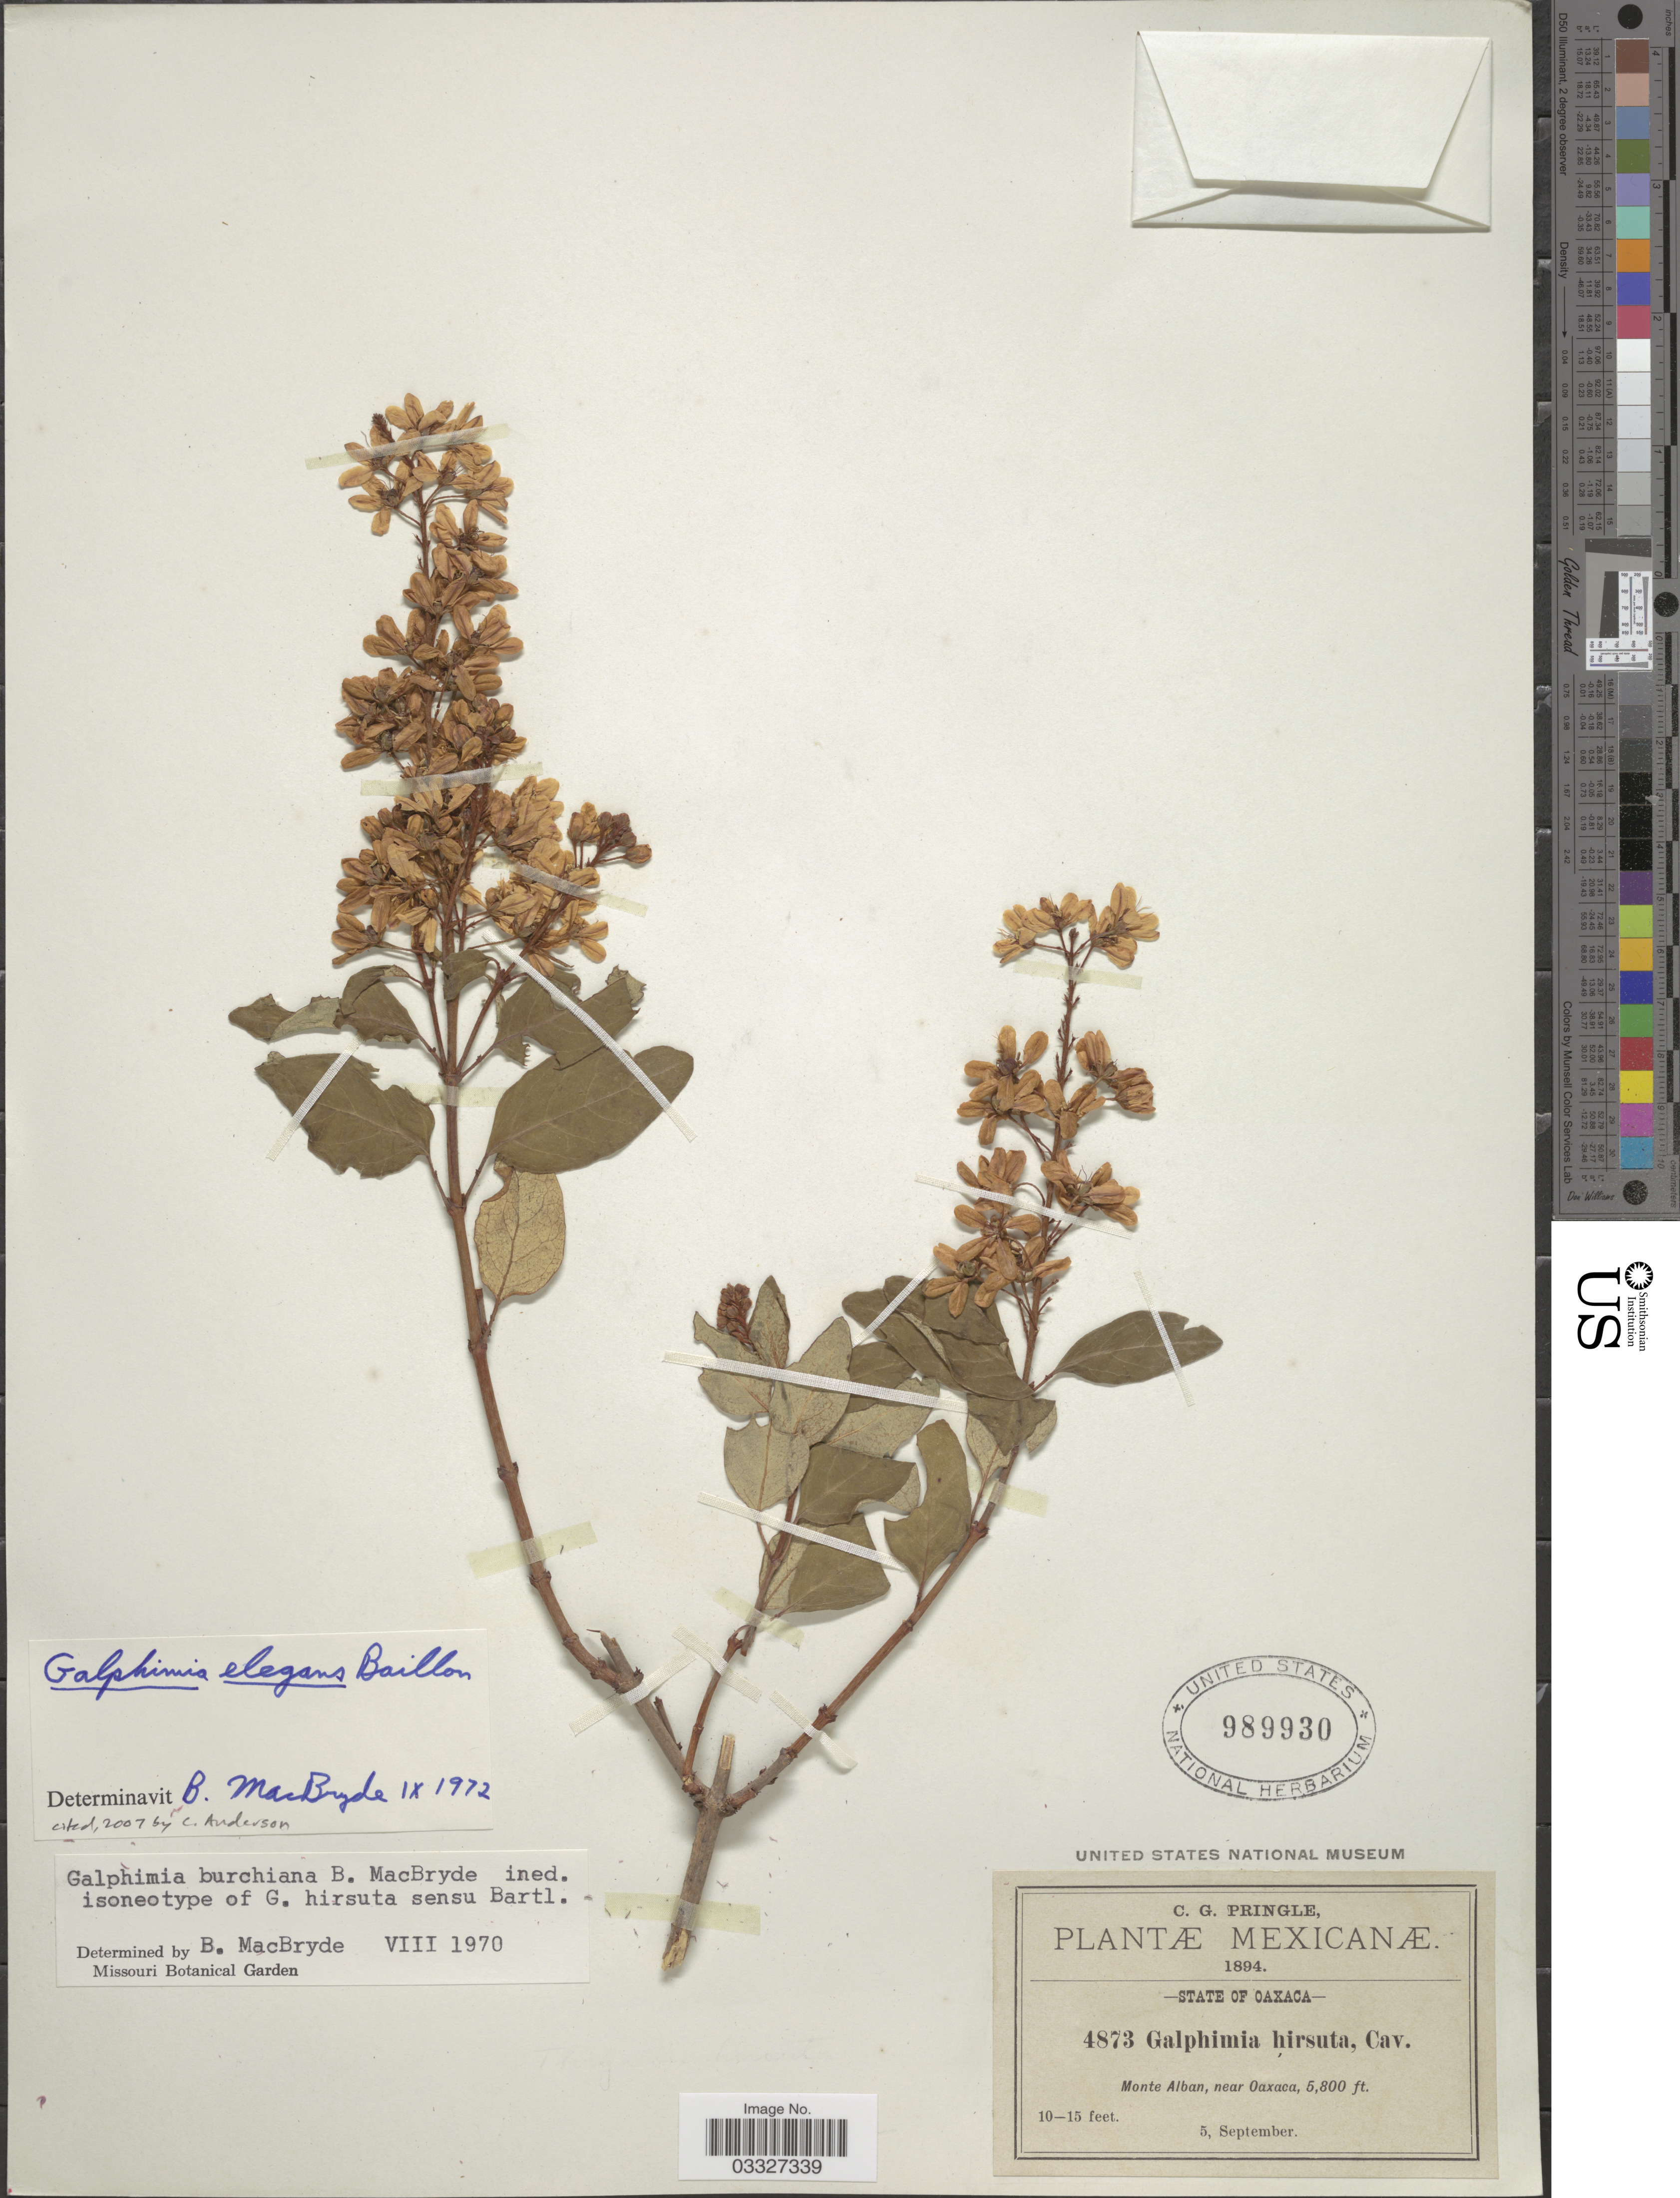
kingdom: Plantae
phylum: Tracheophyta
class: Magnoliopsida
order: Malpighiales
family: Malpighiaceae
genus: Galphimia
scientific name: Galphimia elegans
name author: Baill.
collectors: C. G. Pringle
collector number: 4873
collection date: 1894-09-05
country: Mexico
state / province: Oaxaca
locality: Monte Alban, near Oaxaca.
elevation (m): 1768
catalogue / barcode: US 989930